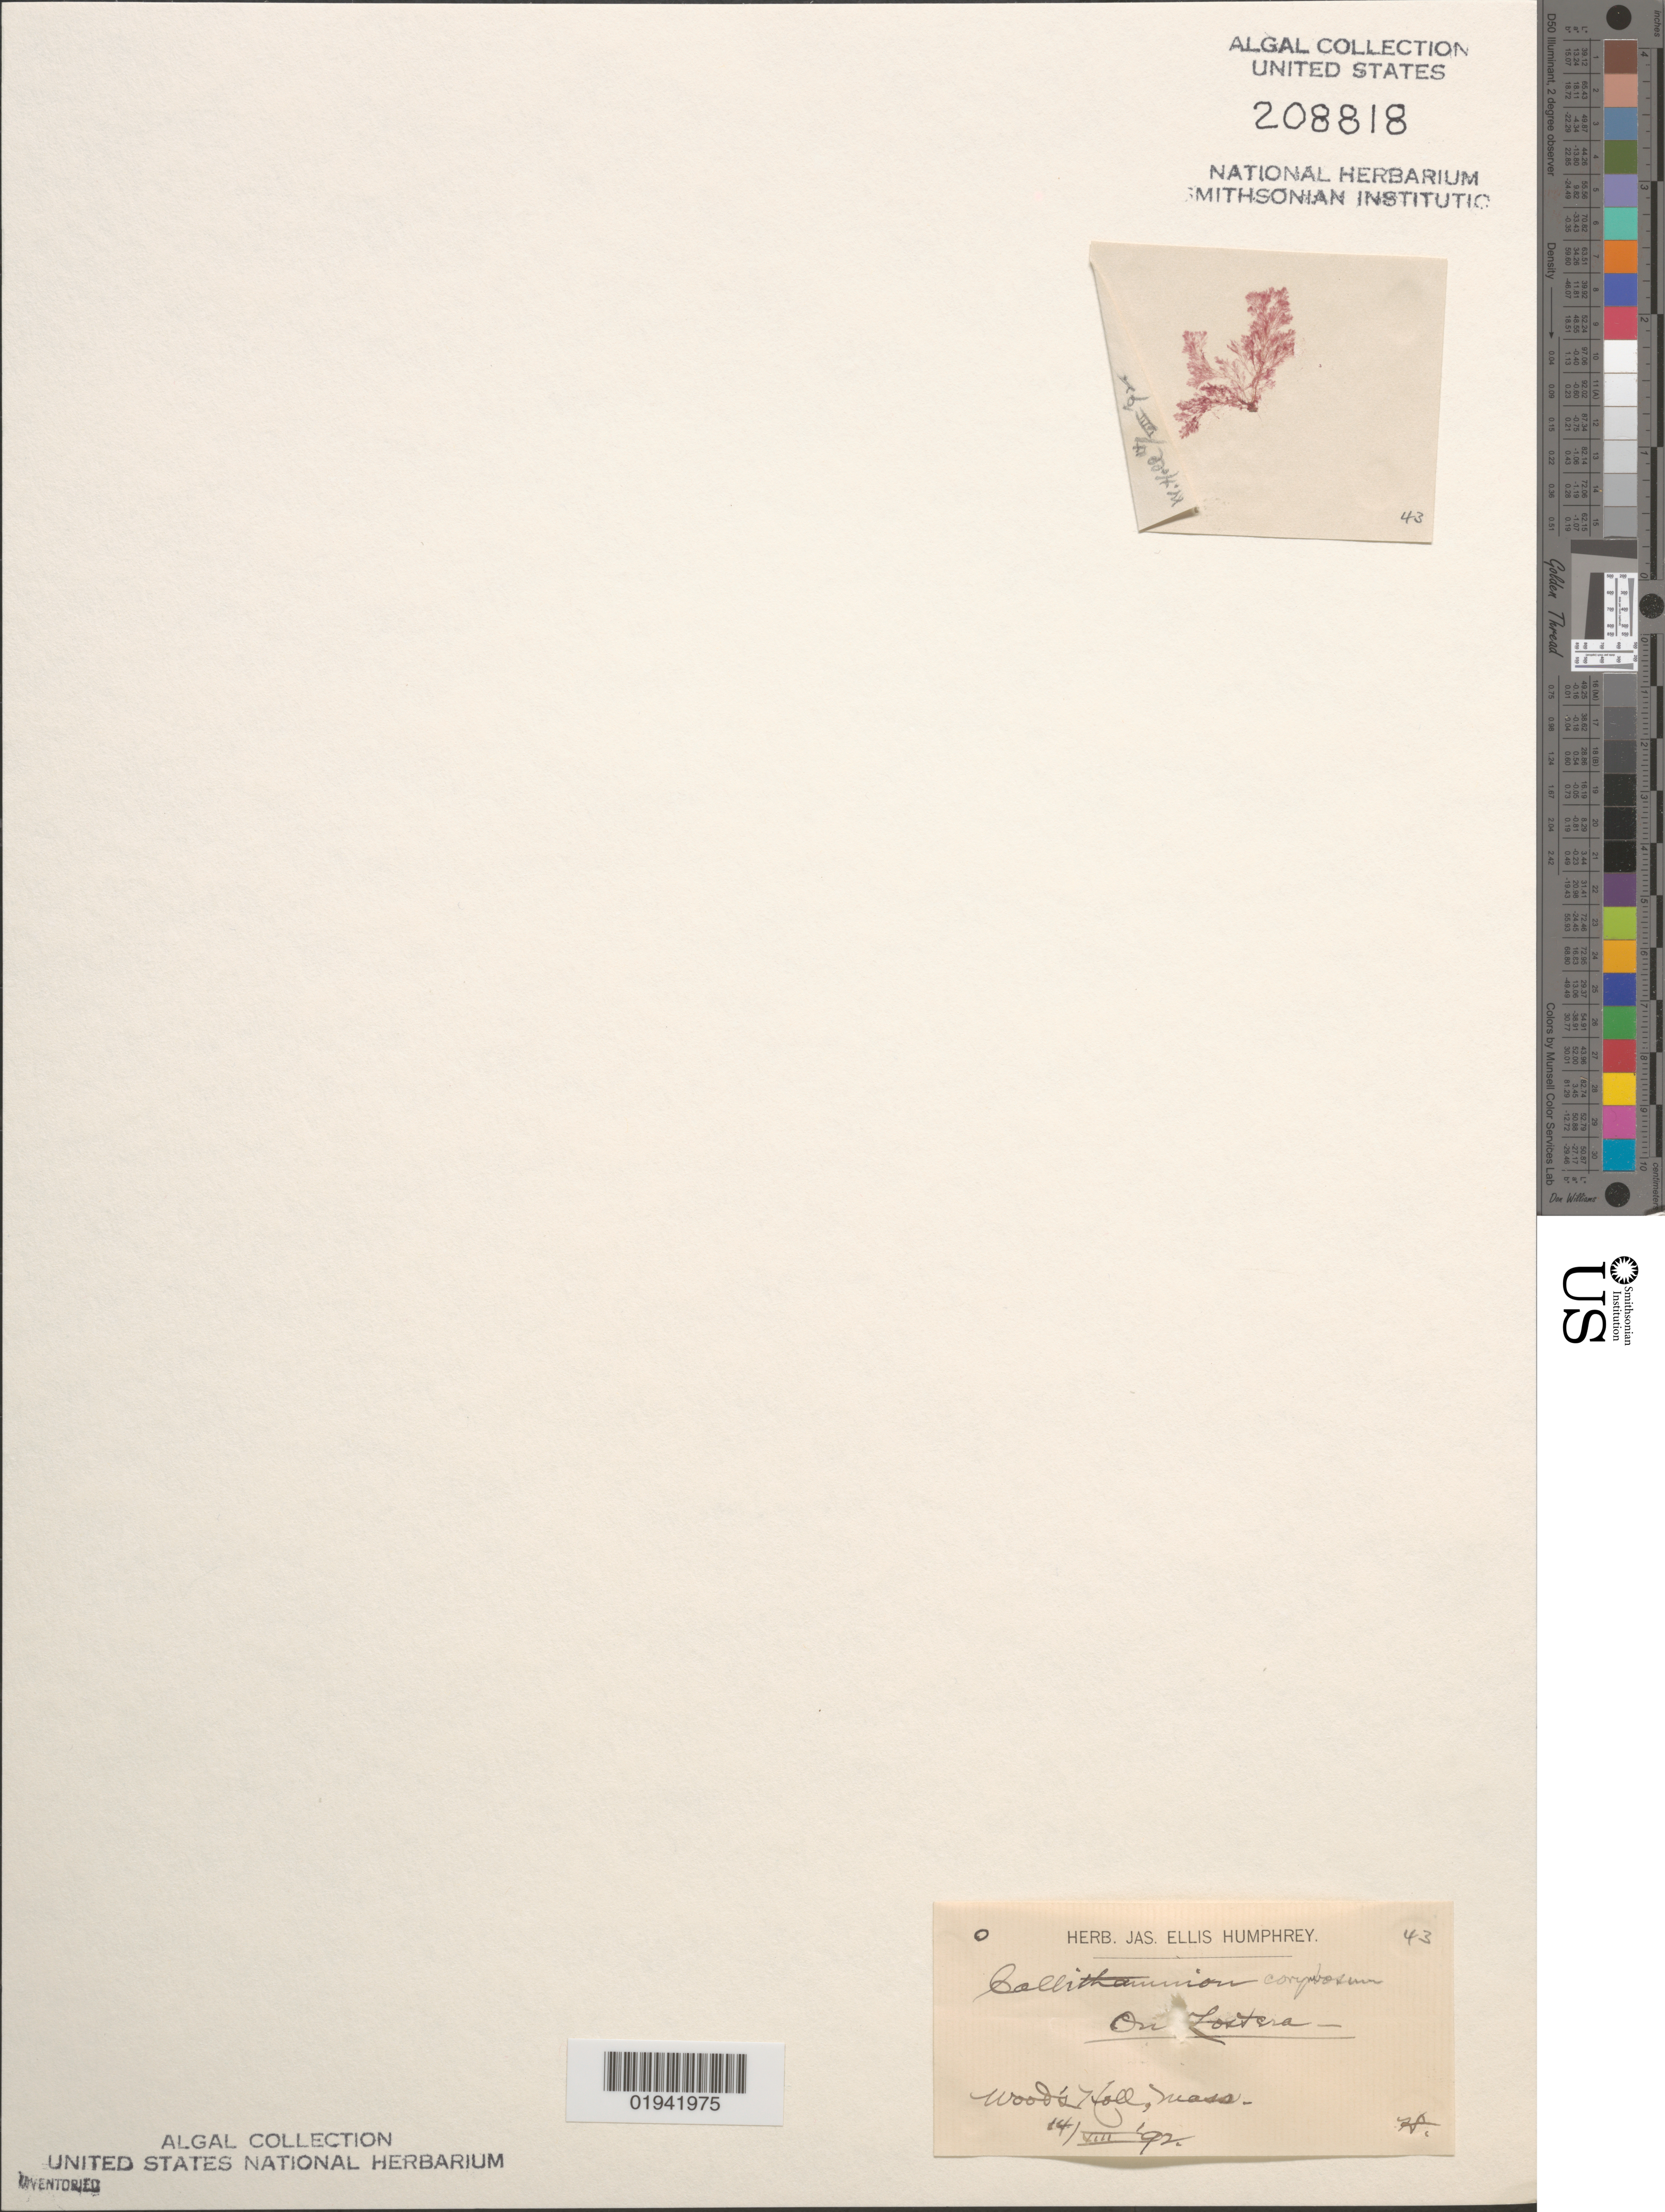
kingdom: Plantae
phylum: Rhodophyta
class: Florideophyceae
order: Ceramiales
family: Callithamniaceae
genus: Callithamnion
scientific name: Callithamnion corymbosum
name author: (Sm.) Lyngb.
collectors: J. Humphrey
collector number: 43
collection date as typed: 14 Aug 1892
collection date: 1892-08-14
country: United States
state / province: Massachusetts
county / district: Barnstable County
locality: Woods Hole (Wood's Holl)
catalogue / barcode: US 208818